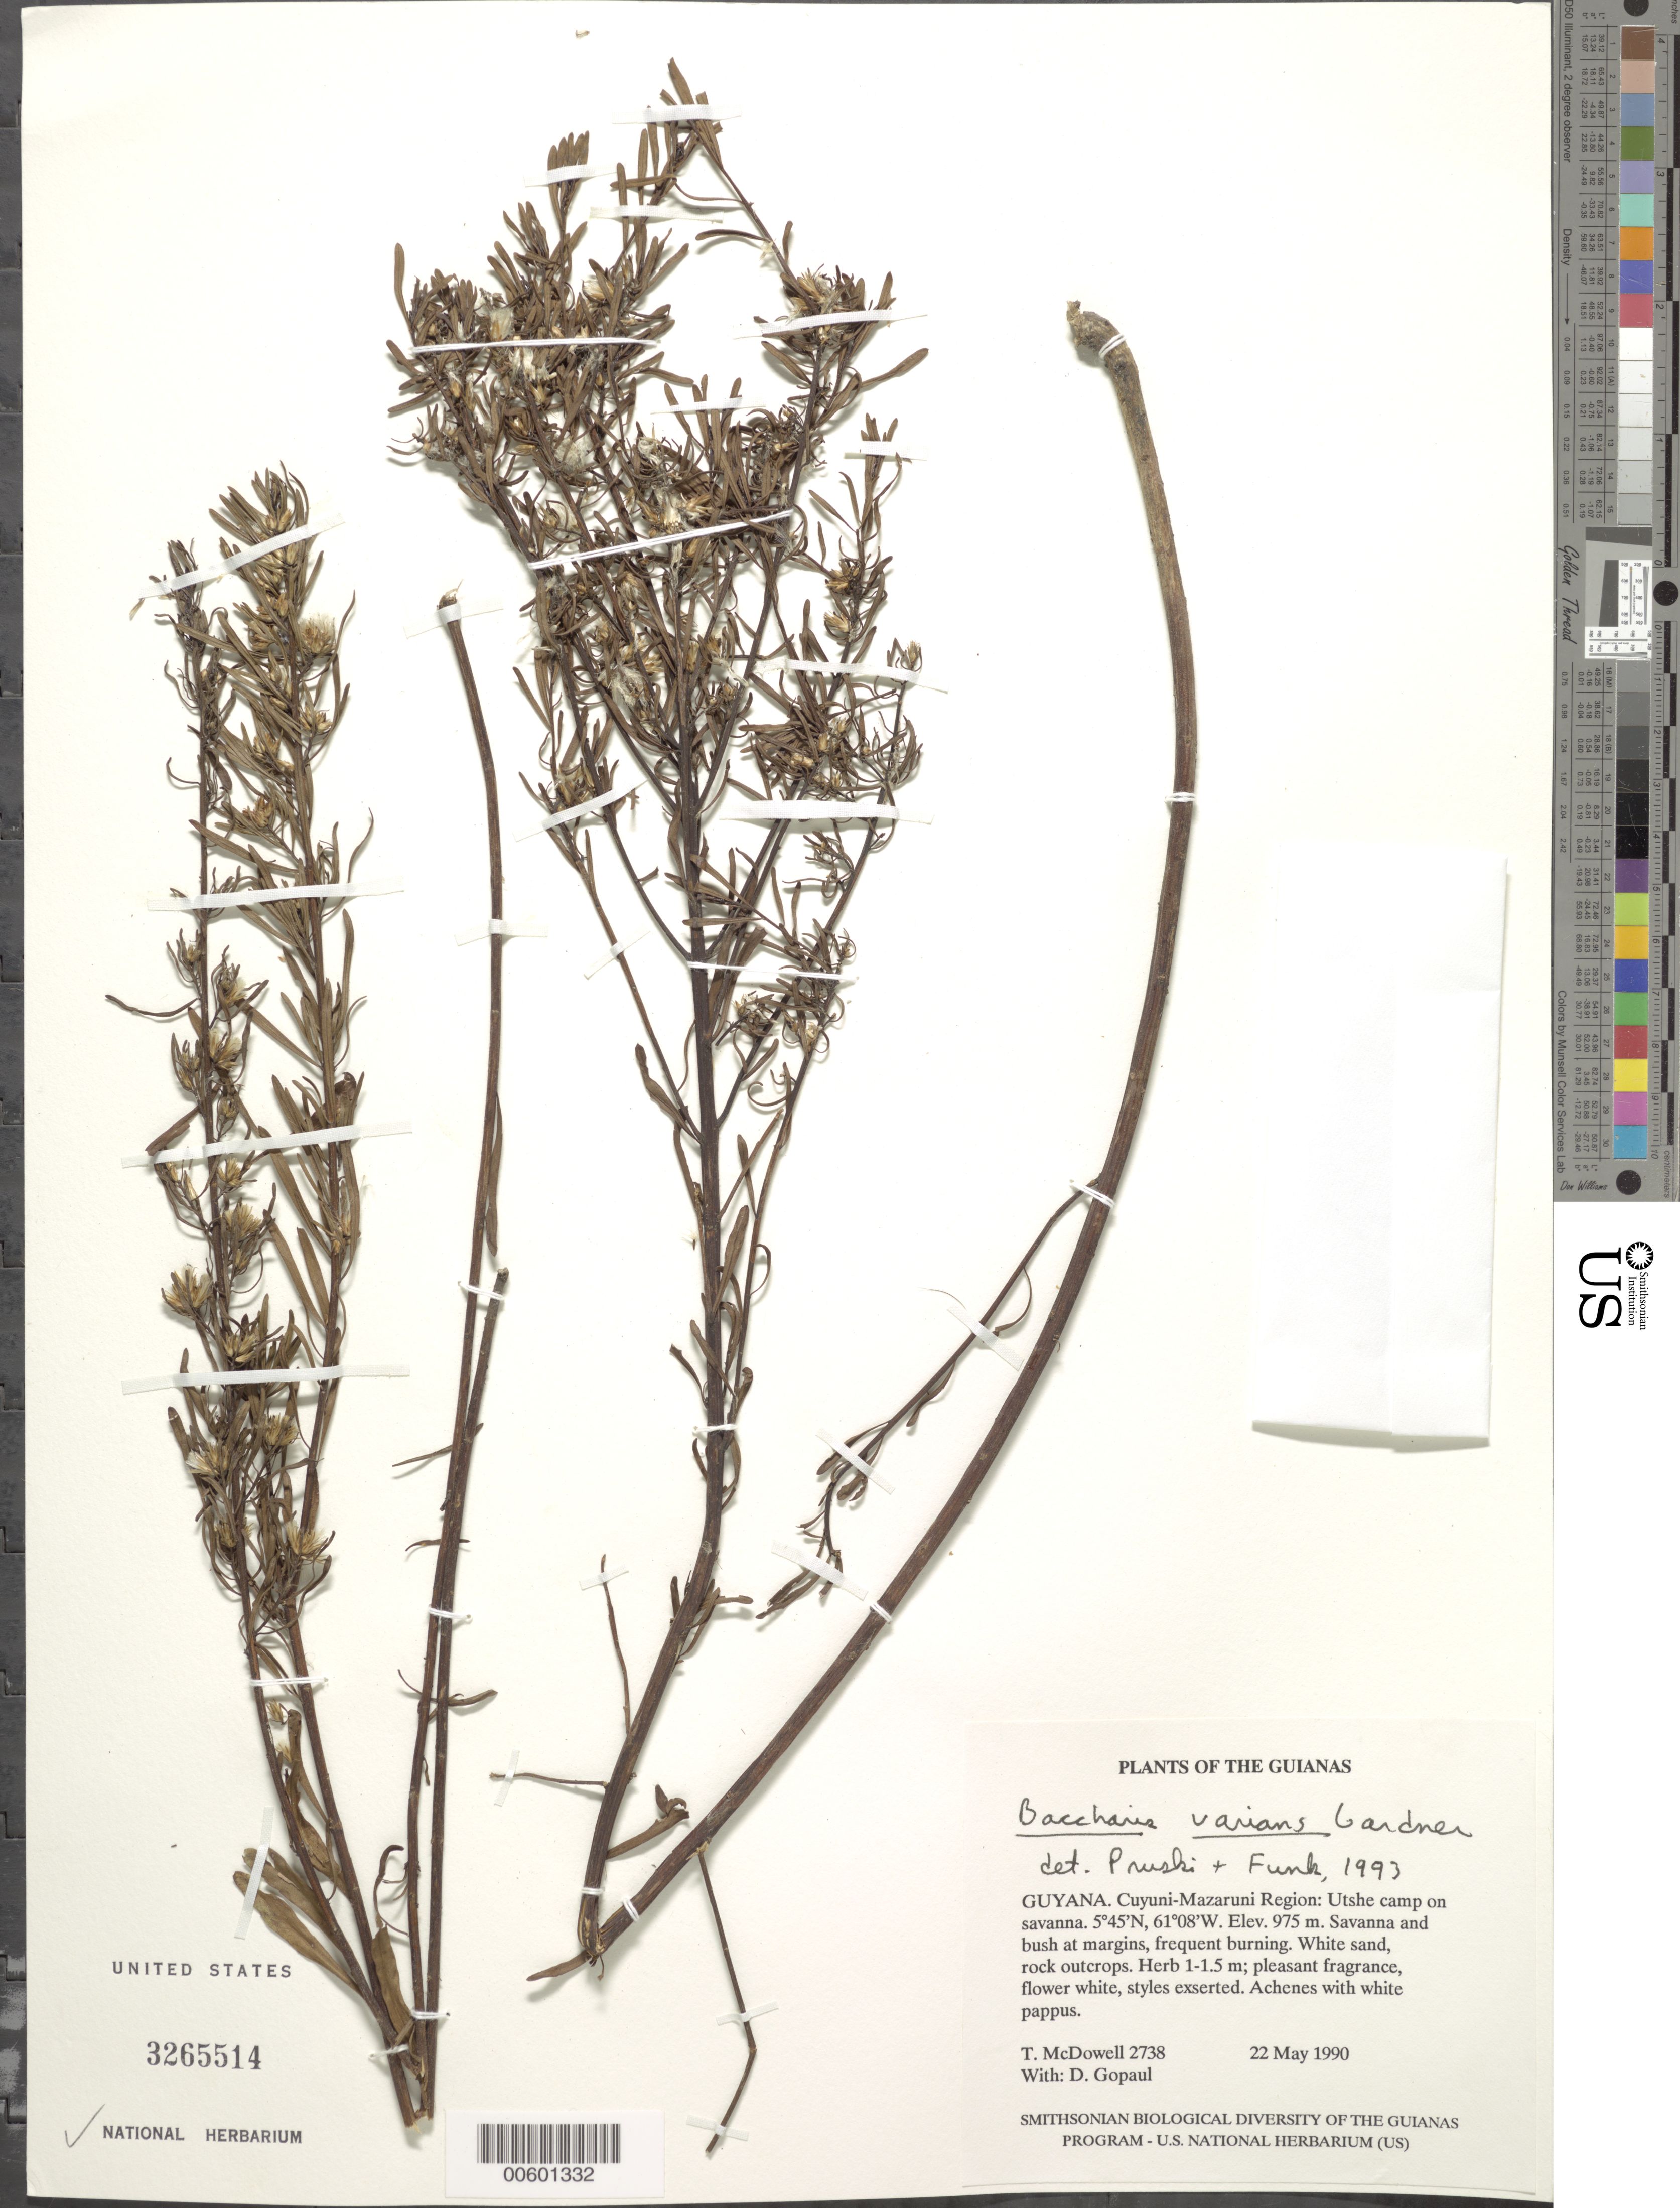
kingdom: Plantae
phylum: Tracheophyta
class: Magnoliopsida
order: Asterales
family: Asteraceae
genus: Baccharis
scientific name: Baccharis varians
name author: Gardner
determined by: Pruski, J. F.; Funk, V. A.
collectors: T. McDowell & D. Gopaul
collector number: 2738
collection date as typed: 22 May 1990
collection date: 1990-05-22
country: Guyana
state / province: Cuyuni-Mazaruni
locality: Utshi camp, 0.3 km N of Utshi R, just S of forest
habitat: Savanna and bush at margins, frequent burning. White sand, rock outcrops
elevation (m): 975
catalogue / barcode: US 3265514